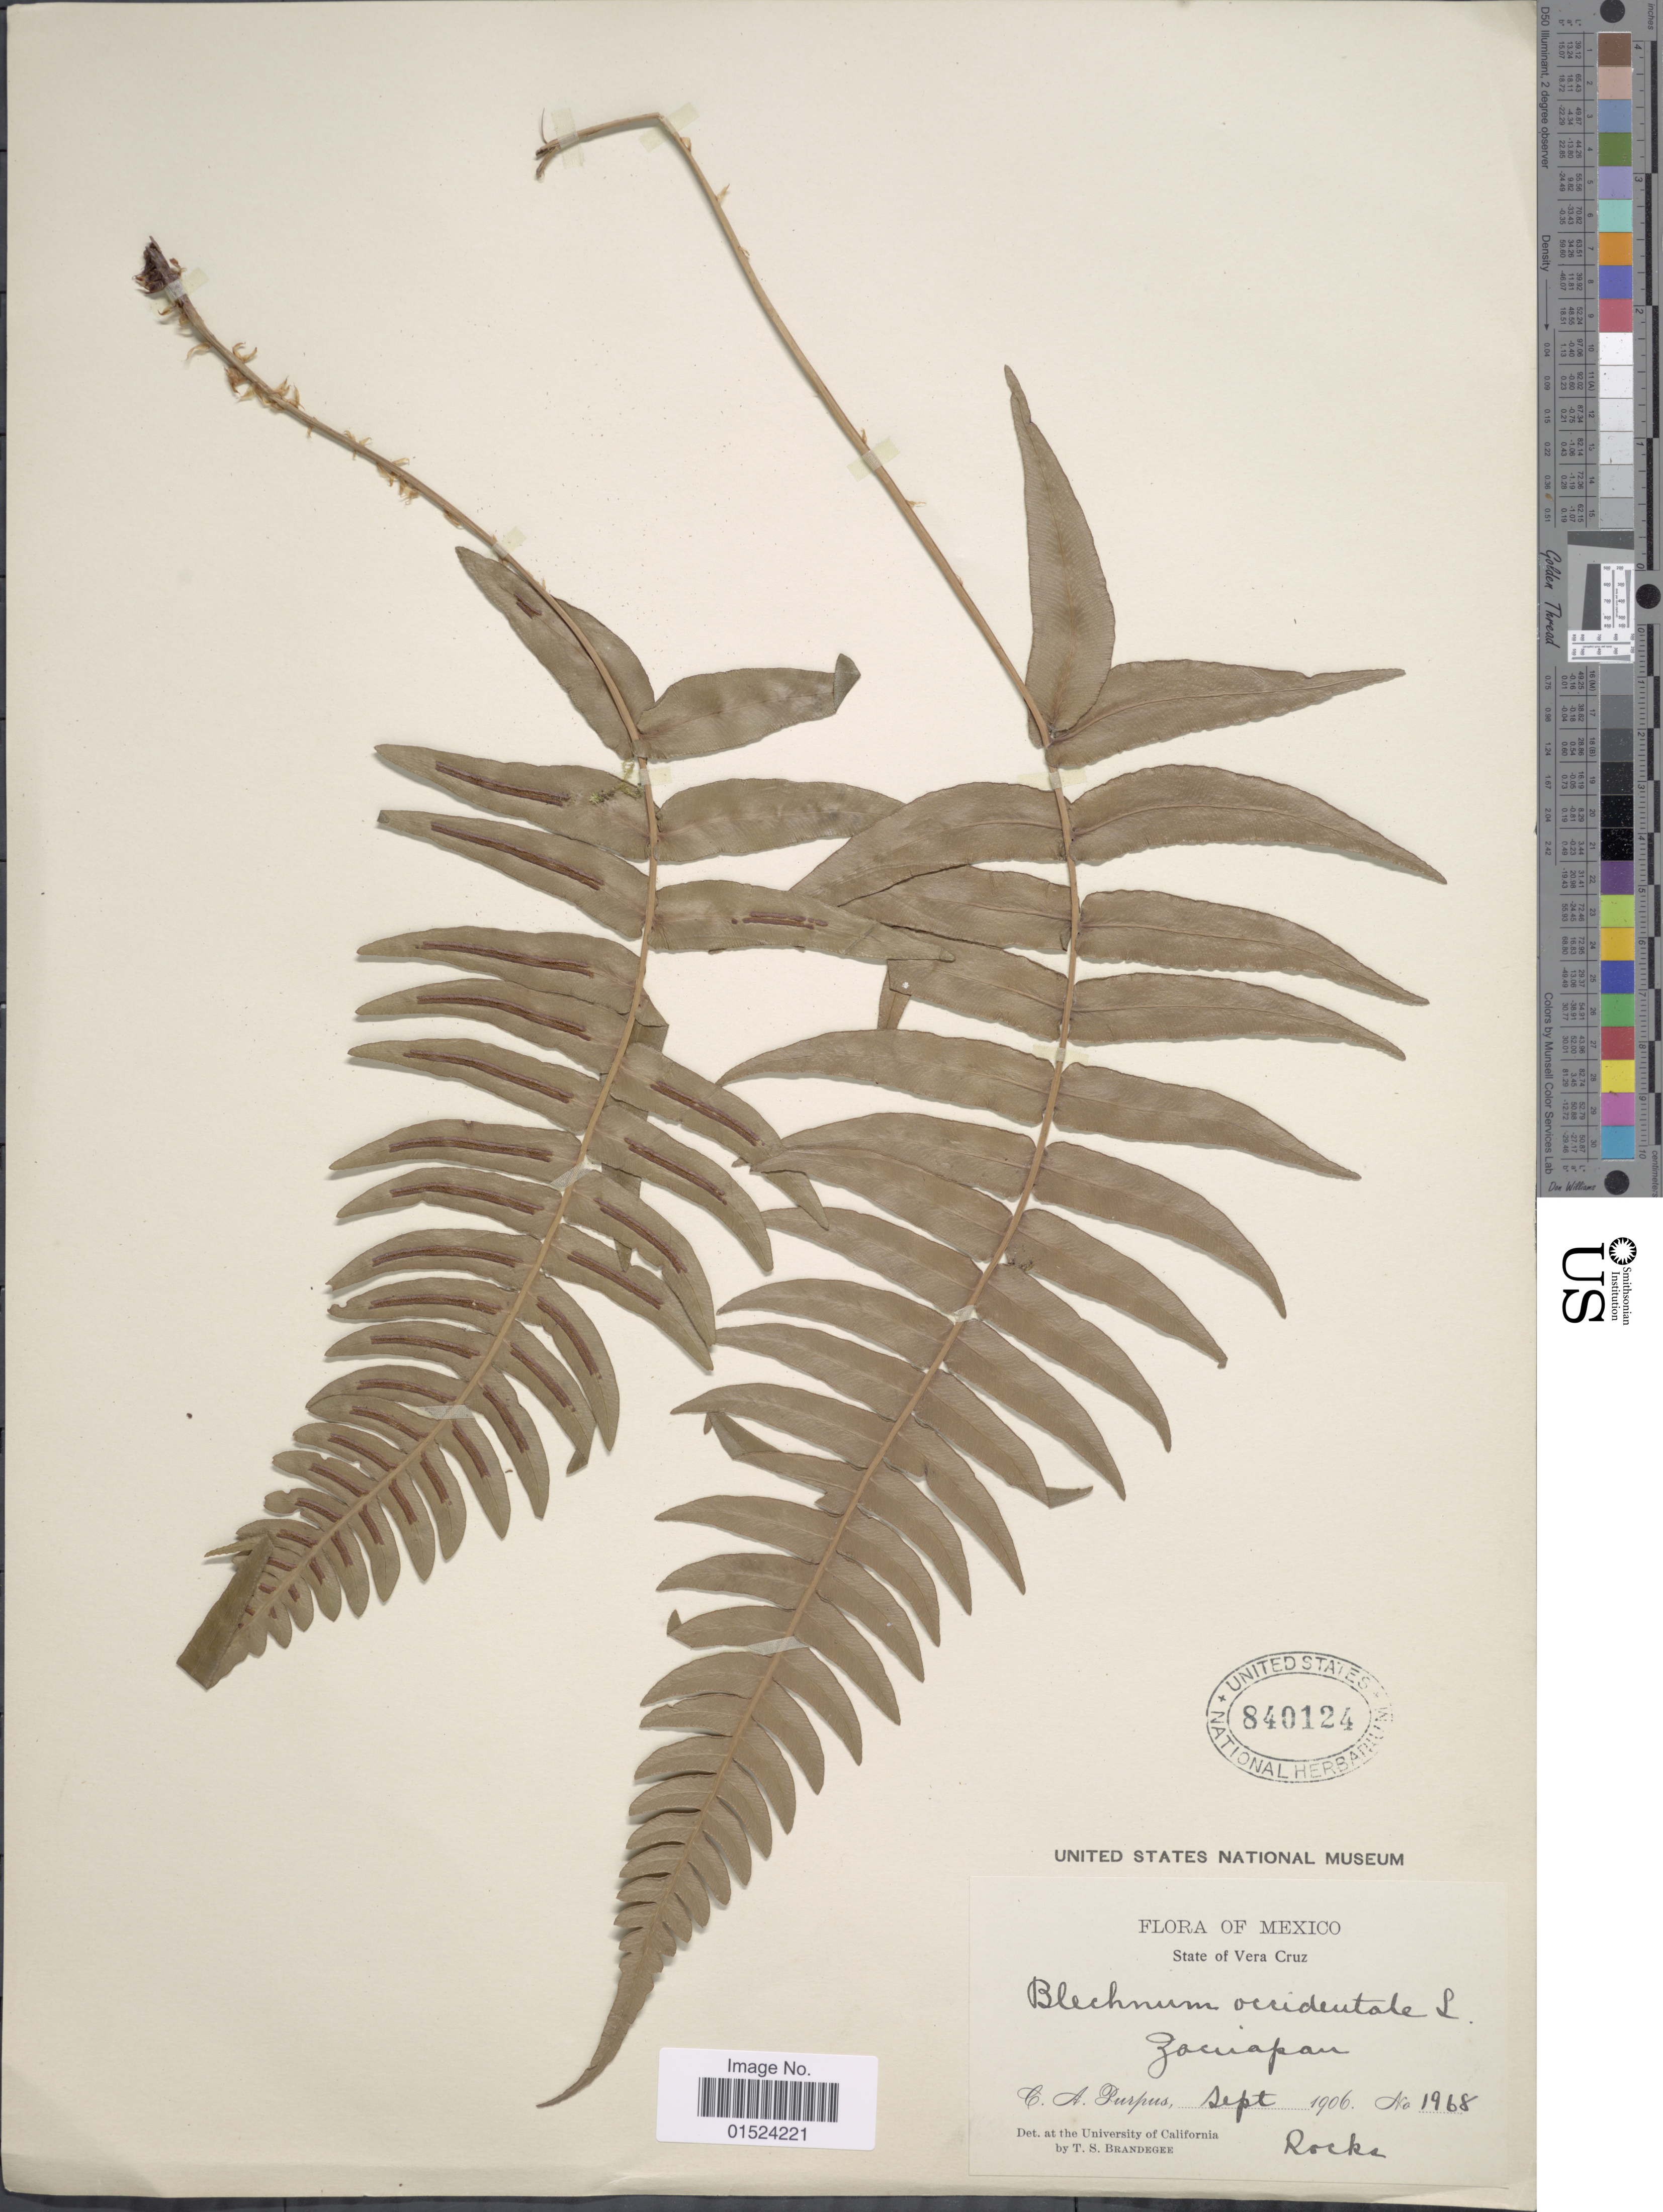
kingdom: Plantae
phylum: Tracheophyta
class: Polypodiopsida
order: Polypodiales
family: Blechnaceae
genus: Blechnum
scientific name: Blechnum occidentale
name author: L.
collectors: C. A. Purpus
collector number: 1968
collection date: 1906-09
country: Mexico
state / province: Veracruz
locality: Vera Cruz, Zacuapan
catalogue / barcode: US 840124